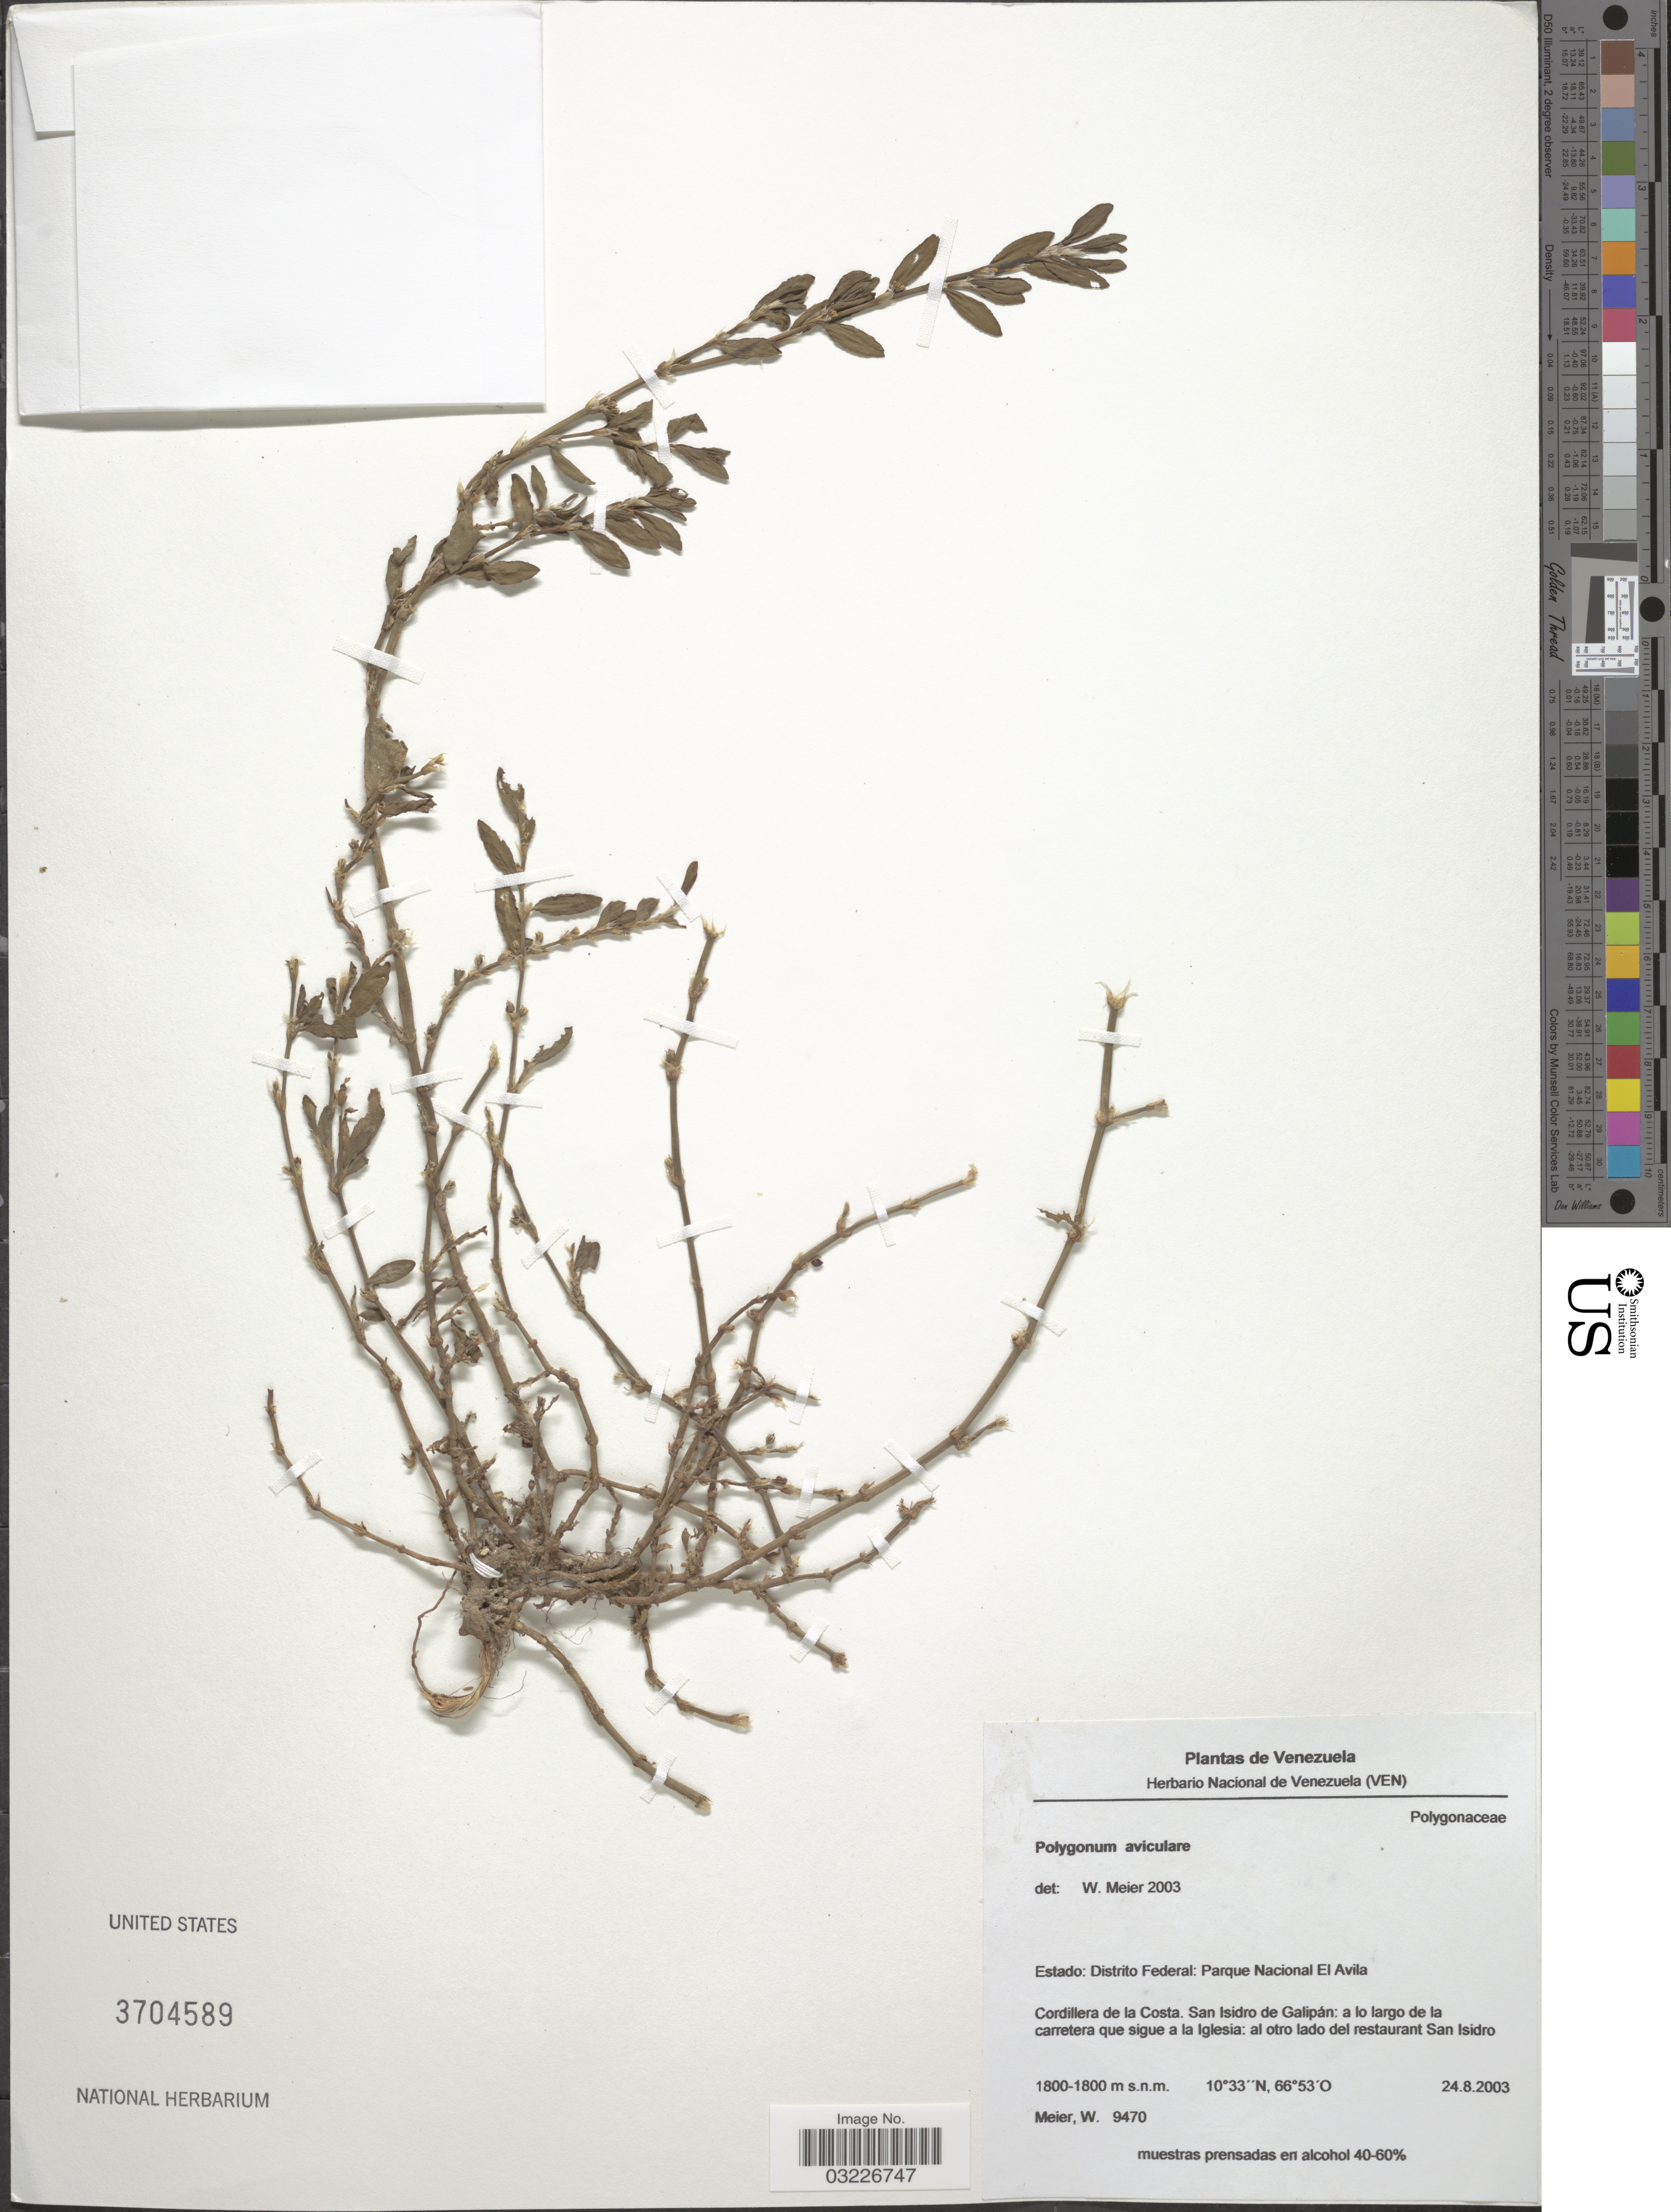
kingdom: Plantae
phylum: Tracheophyta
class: Magnoliopsida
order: Caryophyllales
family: Polygonaceae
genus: Polygonum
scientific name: Polygonum aviculare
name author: L.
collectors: W. Meier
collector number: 9470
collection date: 2003-08-24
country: Venezuela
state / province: Miranda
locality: Estado: Distrito Federal: Parque Nacional El Avila. Cordillera de la Costa. San Isidro de Galipán: a lo largo de la carretera que sigue a la Iglesia: al otro lado del restaurant San Isidro.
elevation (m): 1800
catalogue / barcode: US 3704589